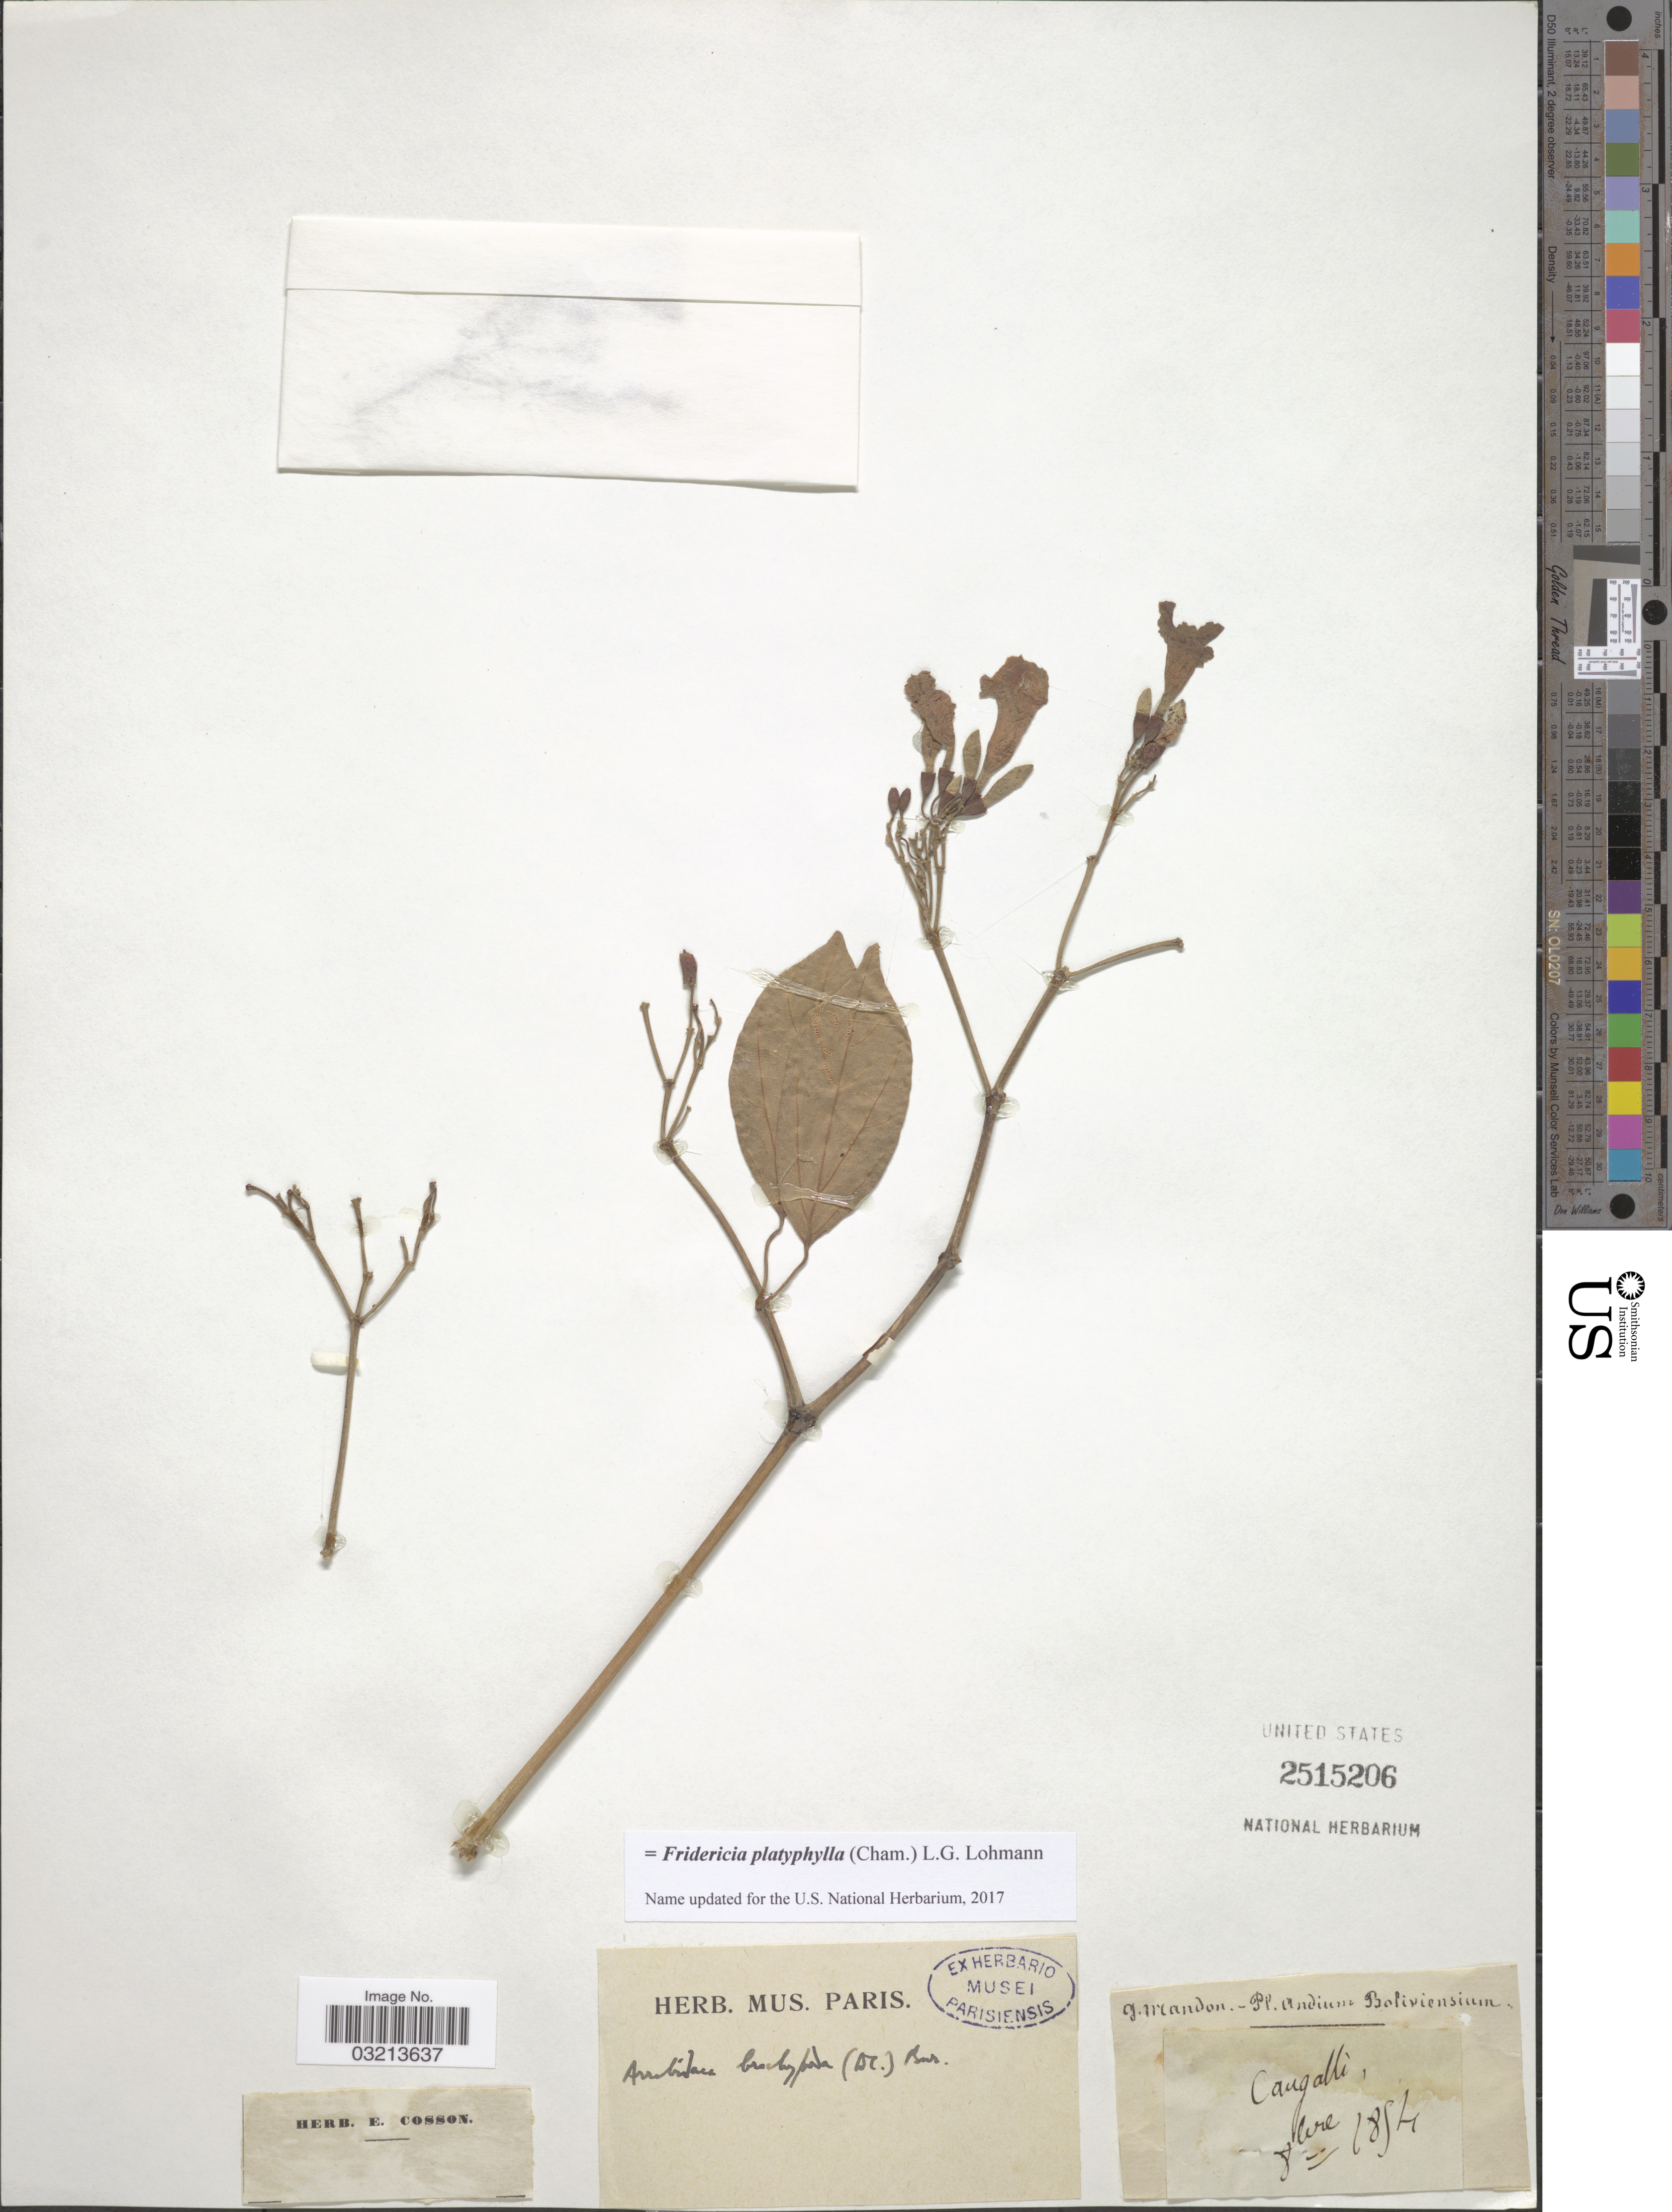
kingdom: Plantae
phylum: Tracheophyta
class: Magnoliopsida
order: Lamiales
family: Bignoniaceae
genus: Fridericia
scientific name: Fridericia platyphylla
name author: (Cham.) L.G. Lohmann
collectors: G. Mandon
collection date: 1854-02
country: Bolivia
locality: Andium Boliviensium. Cangalli.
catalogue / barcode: US 2515206